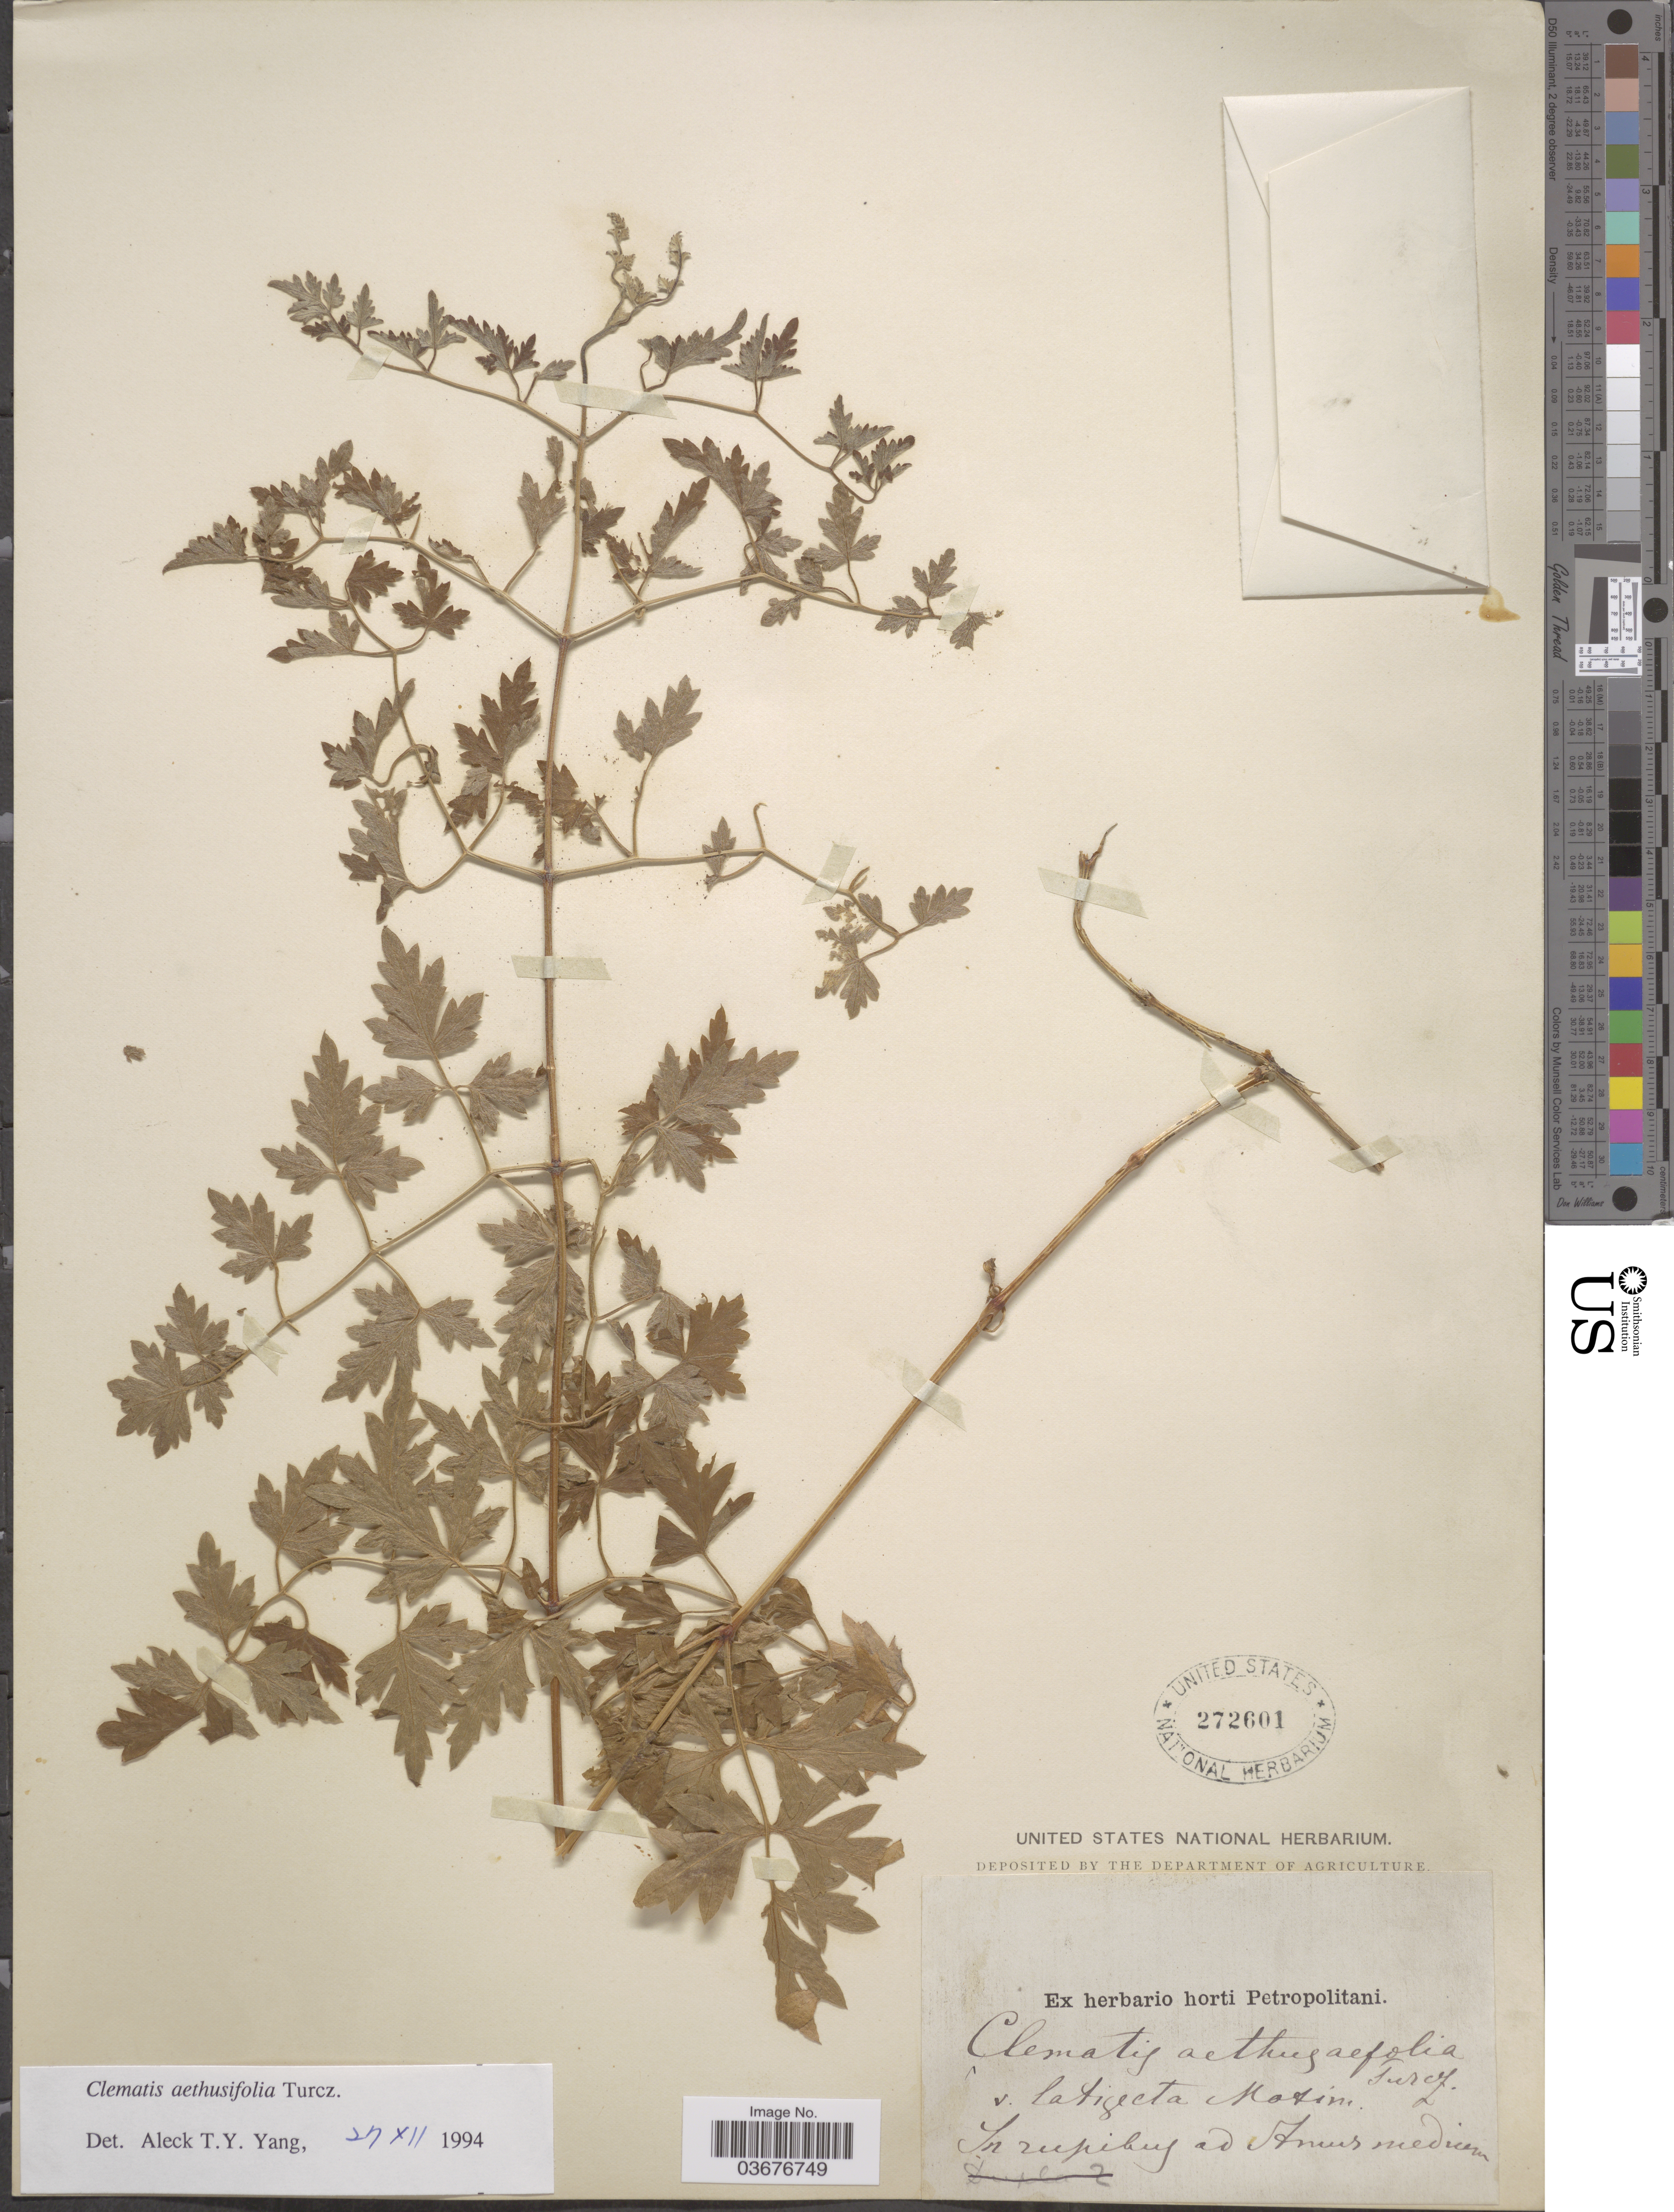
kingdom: Plantae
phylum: Tracheophyta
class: Magnoliopsida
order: Ranunculales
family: Ranunculaceae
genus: Clematis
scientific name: Clematis aethusifolia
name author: Turcz.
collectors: ex Horto Bot. Petropolitano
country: Russian Federation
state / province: Amur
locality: Ad Amur medium.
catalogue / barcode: US 272601